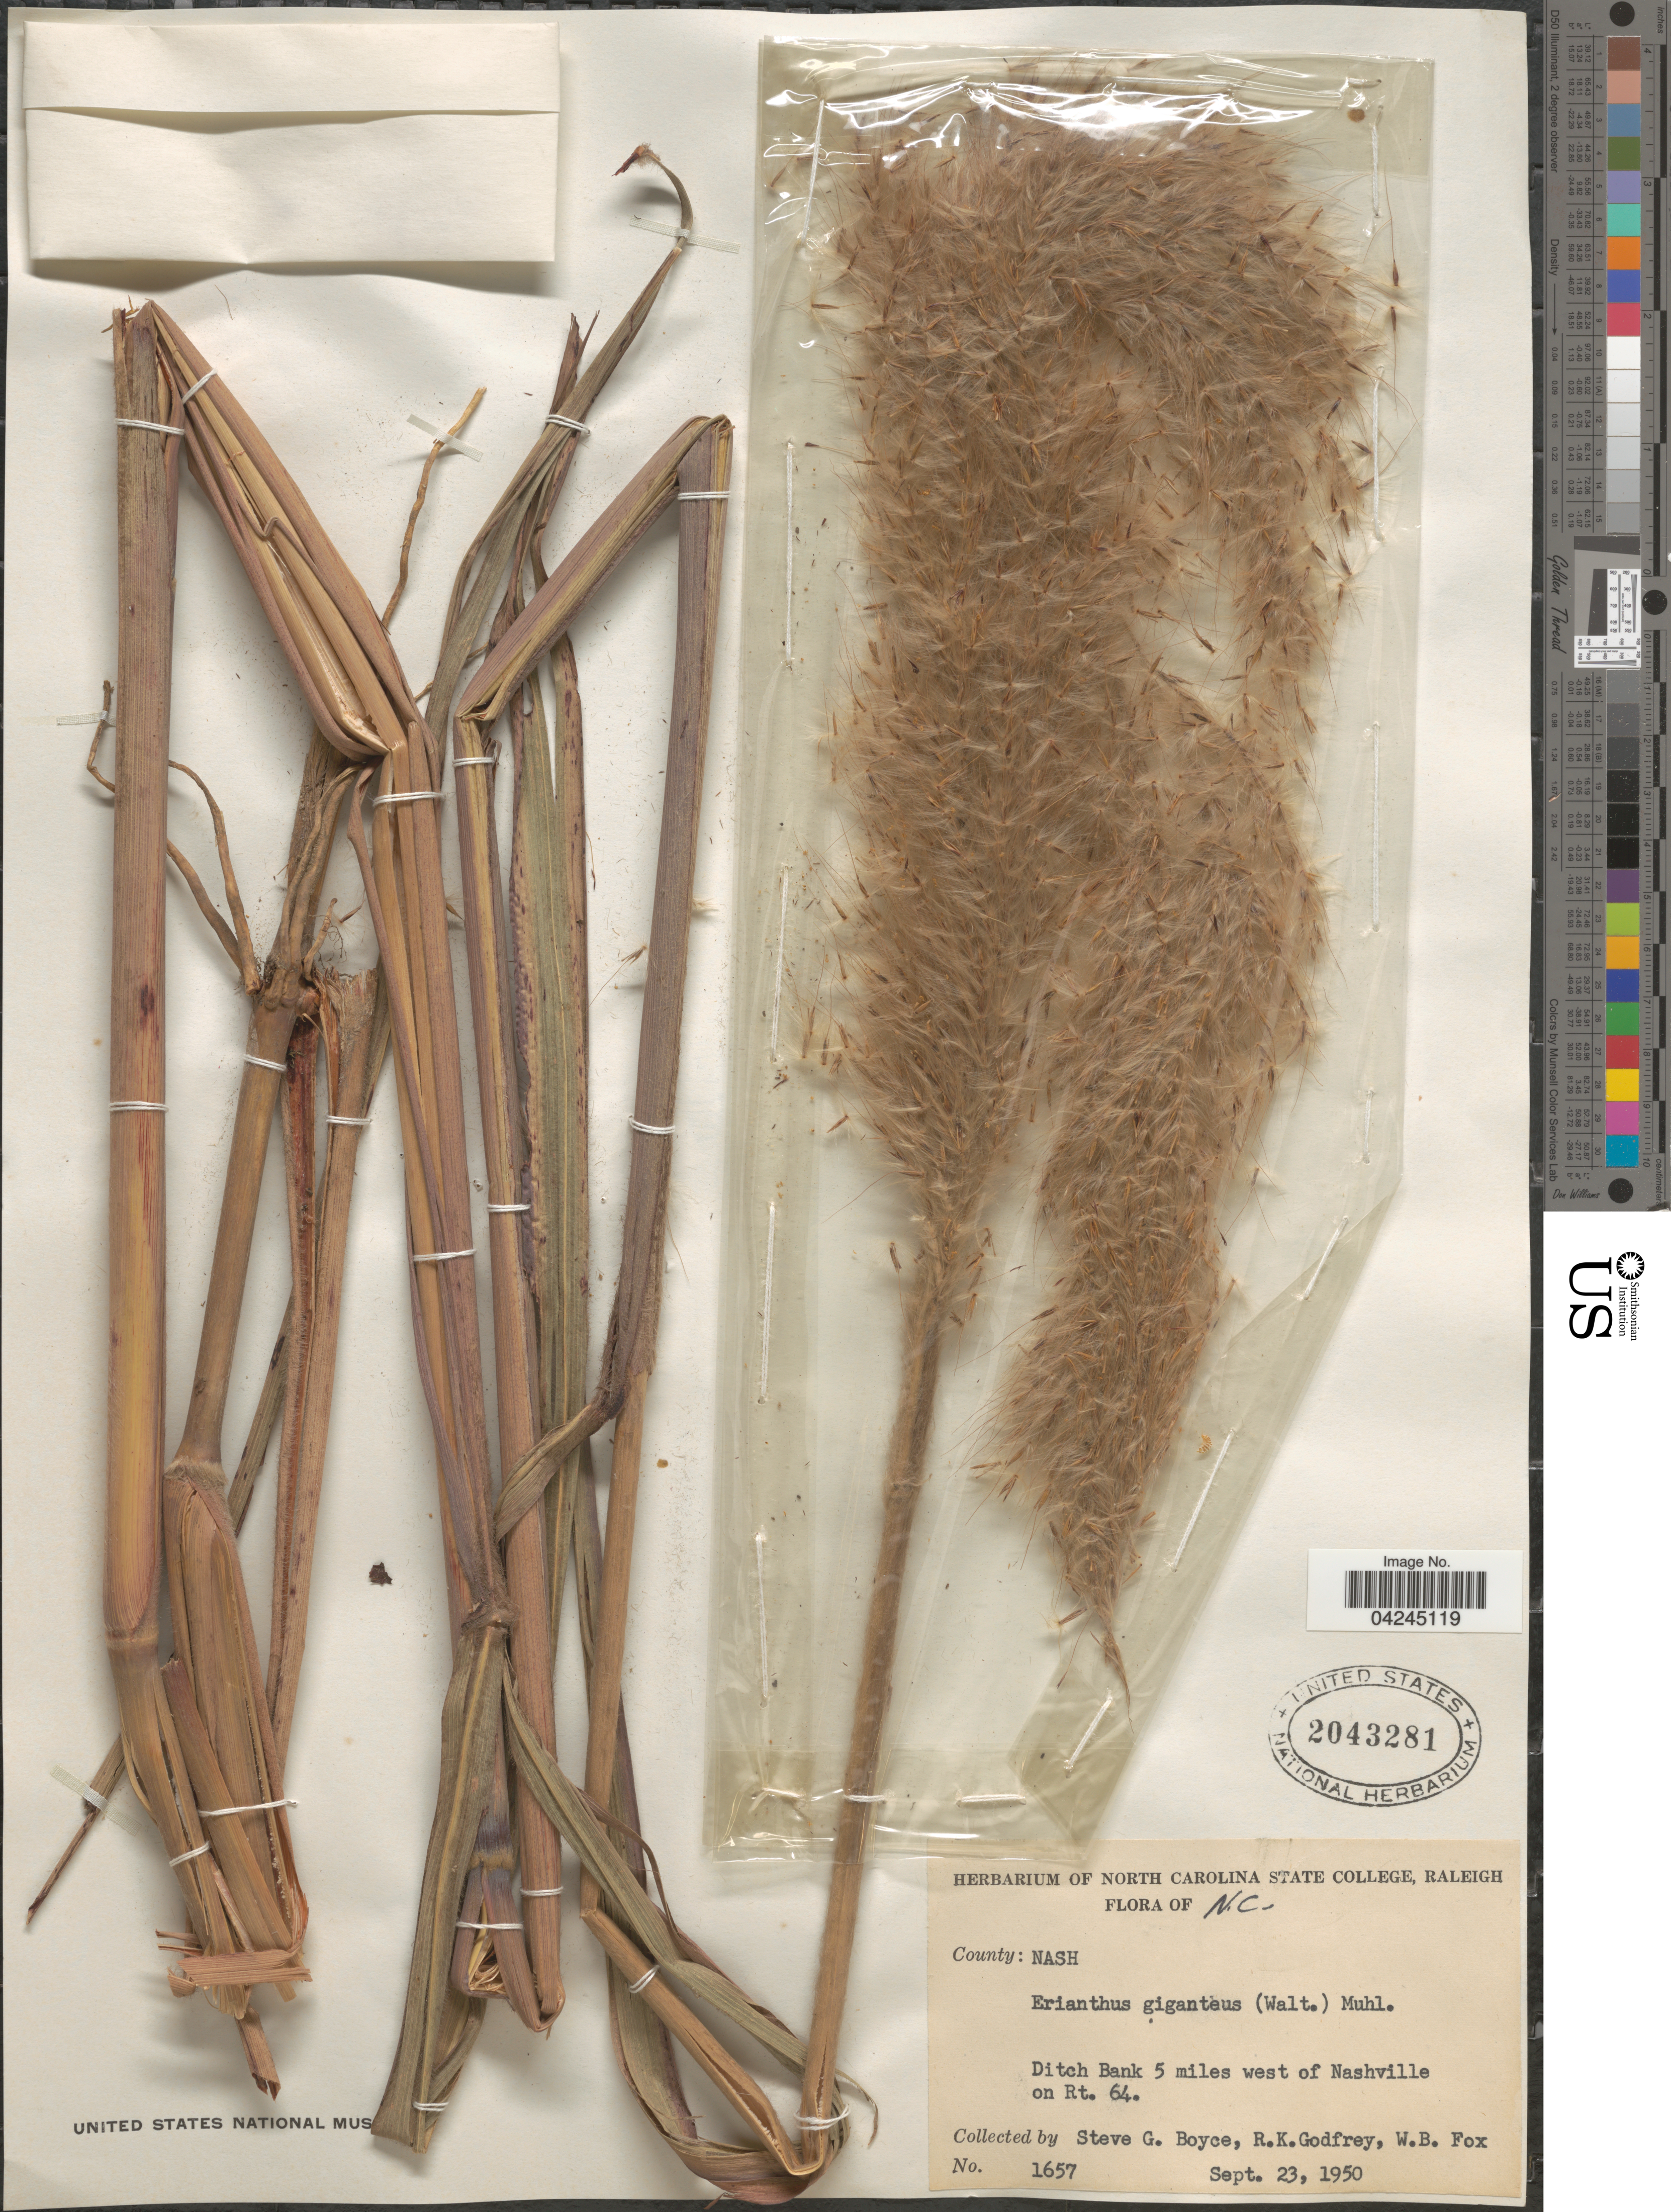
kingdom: Plantae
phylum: Tracheophyta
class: Liliopsida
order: Poales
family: Poaceae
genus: Erianthus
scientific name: Erianthus giganteus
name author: (Walter) P. Beauv.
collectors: S. Boyce, R. K. Godfrey & W. B. Fox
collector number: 1657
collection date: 1950-09-23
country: United States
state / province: North Carolina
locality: County: Nash. Ditch Bank 5 miles west of Nashville on Rt. 64.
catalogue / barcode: US 2043281